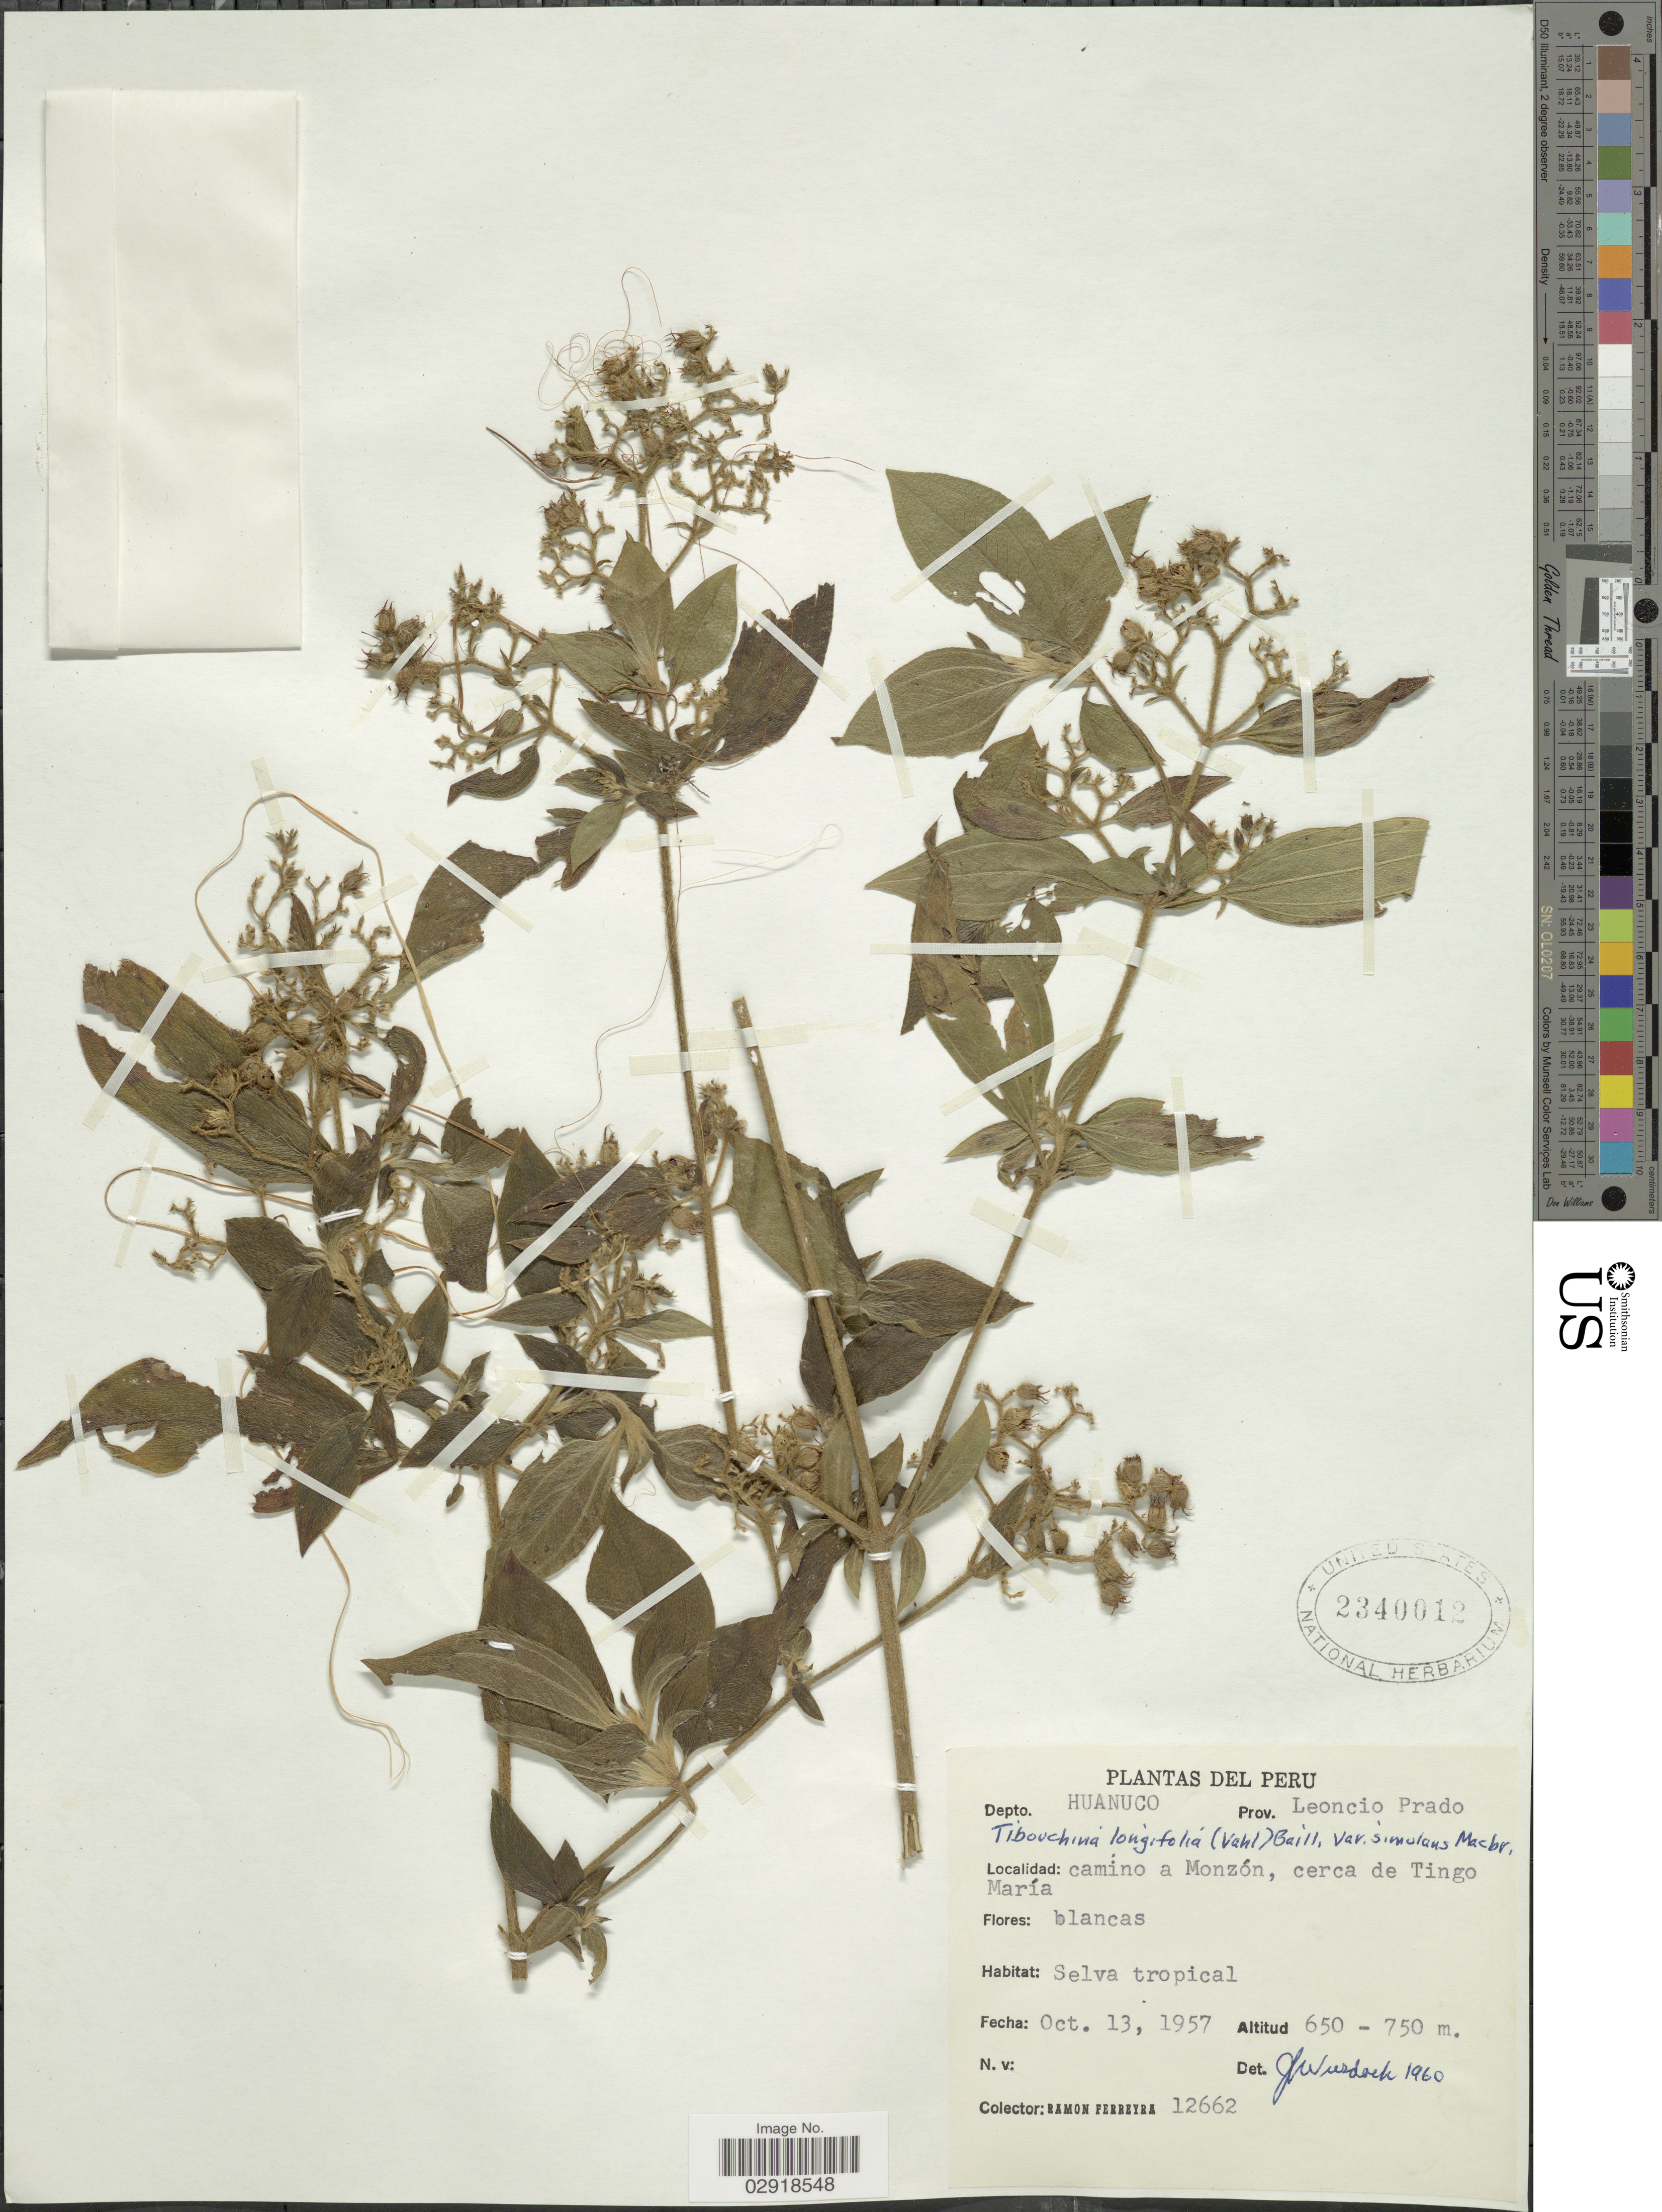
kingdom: Plantae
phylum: Tracheophyta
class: Magnoliopsida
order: Myrtales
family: Melastomataceae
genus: Chaetogastra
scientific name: Chaetogastra longifolia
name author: (Vahl) DC.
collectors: R. A. Ferreyra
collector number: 12662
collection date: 1957-10-13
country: Peru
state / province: Huánuco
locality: Depto. Huanuco. Prov. Leoncio Prado. Camino a Monzón, cerca de Tingo María.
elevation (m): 650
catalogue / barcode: US 2340012